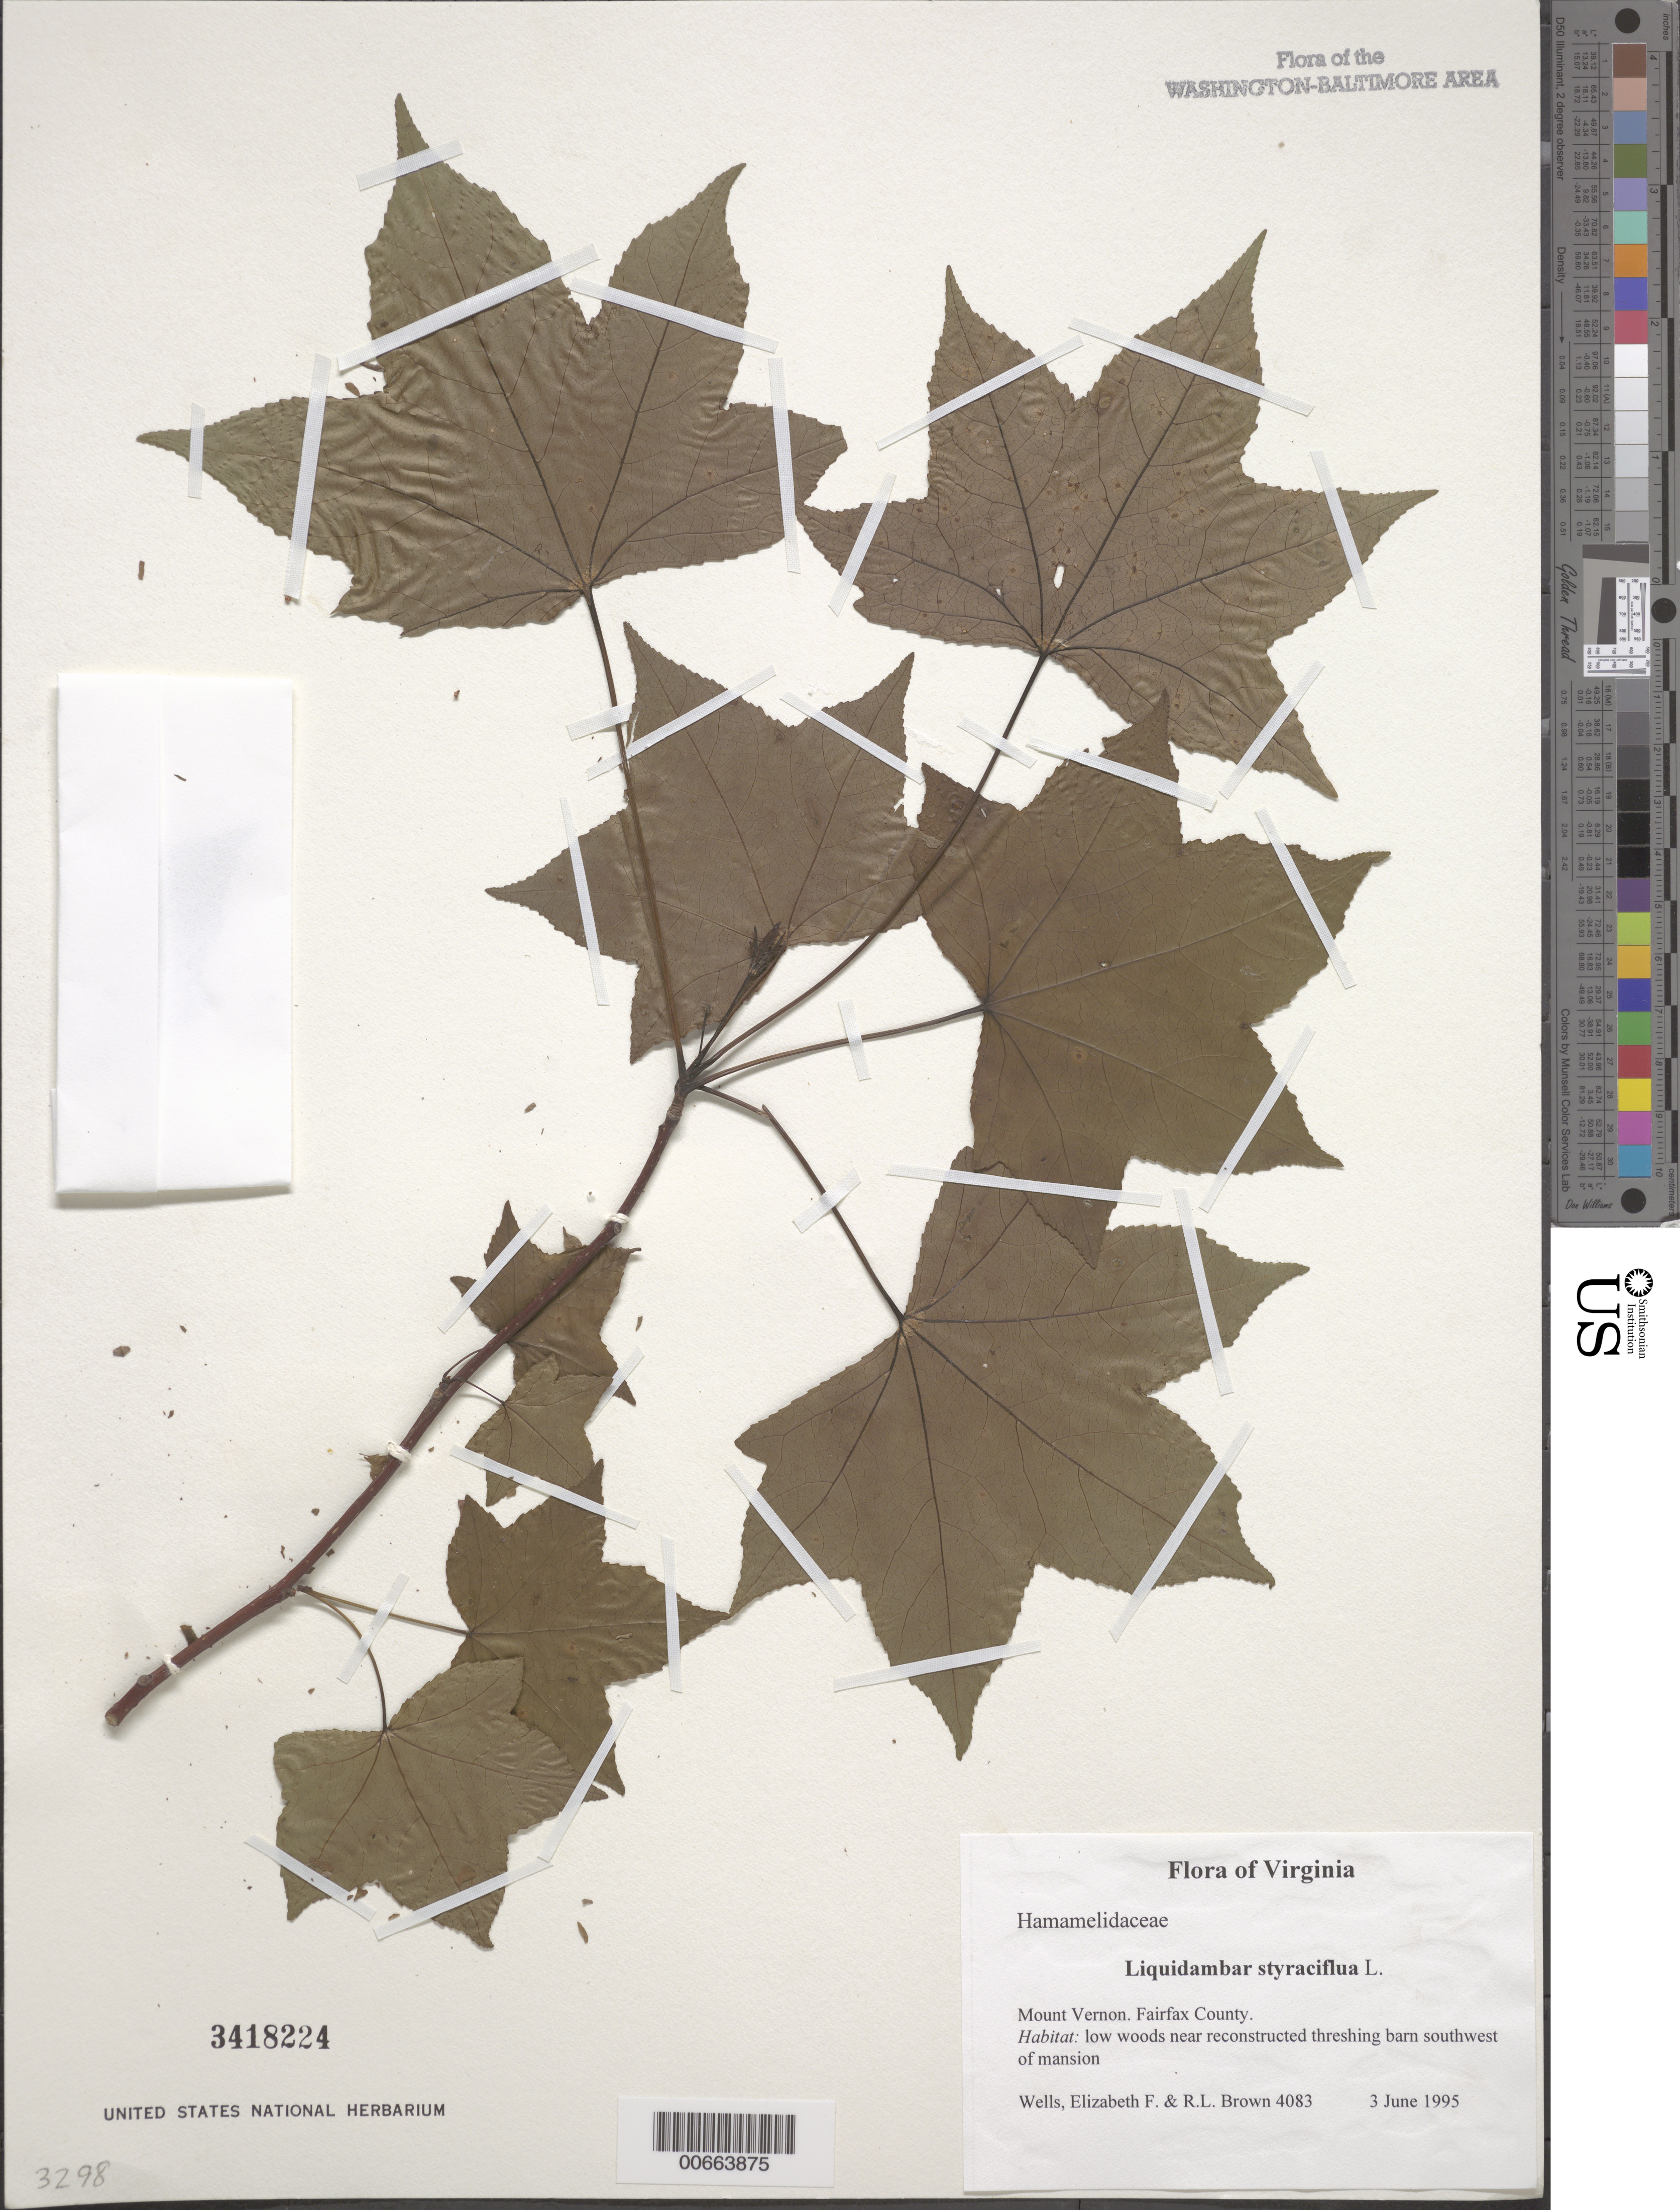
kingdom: Plantae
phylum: Tracheophyta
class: Magnoliopsida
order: Saxifragales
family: Altingiaceae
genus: Liquidambar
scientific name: Liquidambar styraciflua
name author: L.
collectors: E. F. Wells & R. L. Brown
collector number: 4083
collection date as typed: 03 Jun 1995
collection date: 1995-06-03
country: United States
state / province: Virginia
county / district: Fairfax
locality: Mount Vernon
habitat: low woods near reconstructed threshing barn southwest of mansion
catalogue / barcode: US 3418224